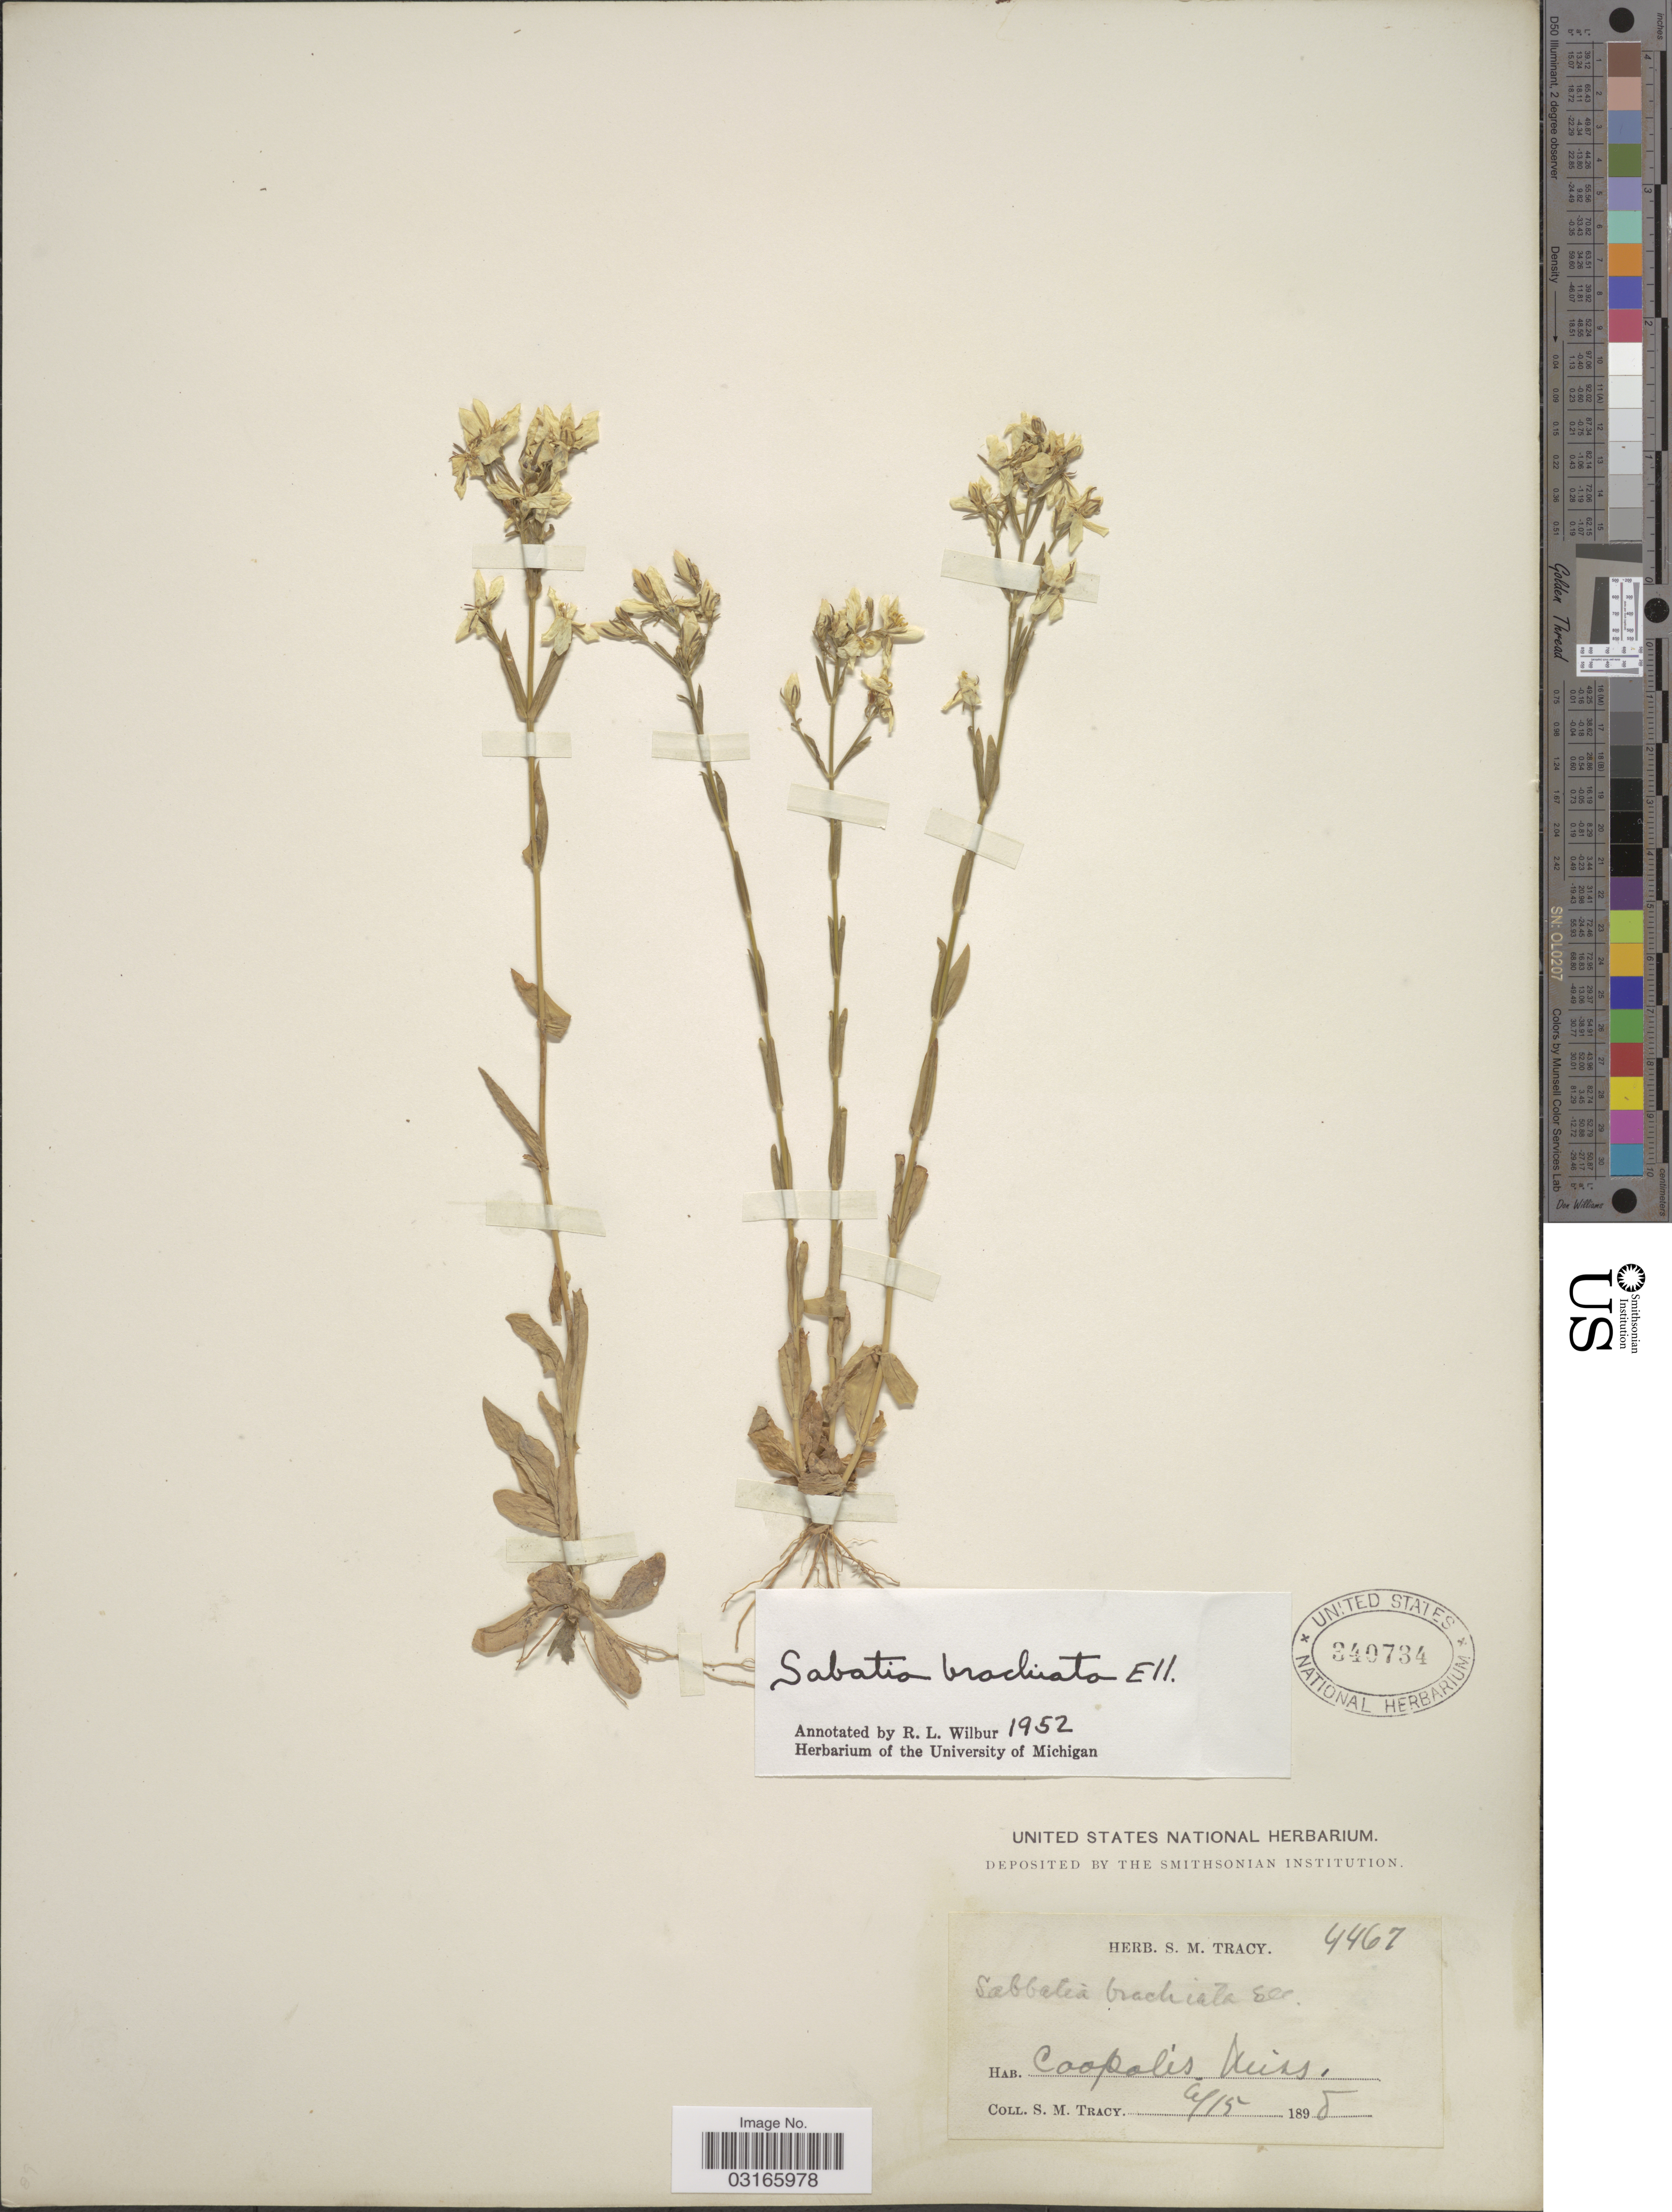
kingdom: Plantae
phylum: Tracheophyta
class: Magnoliopsida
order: Gentianales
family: Gentianaceae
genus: Sabatia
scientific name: Sabatia brachiata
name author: Elliott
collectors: S. M. Tracy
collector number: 4467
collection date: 1898-04-15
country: United States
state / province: Mississippi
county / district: Harrison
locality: Coopolis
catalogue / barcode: US 340734